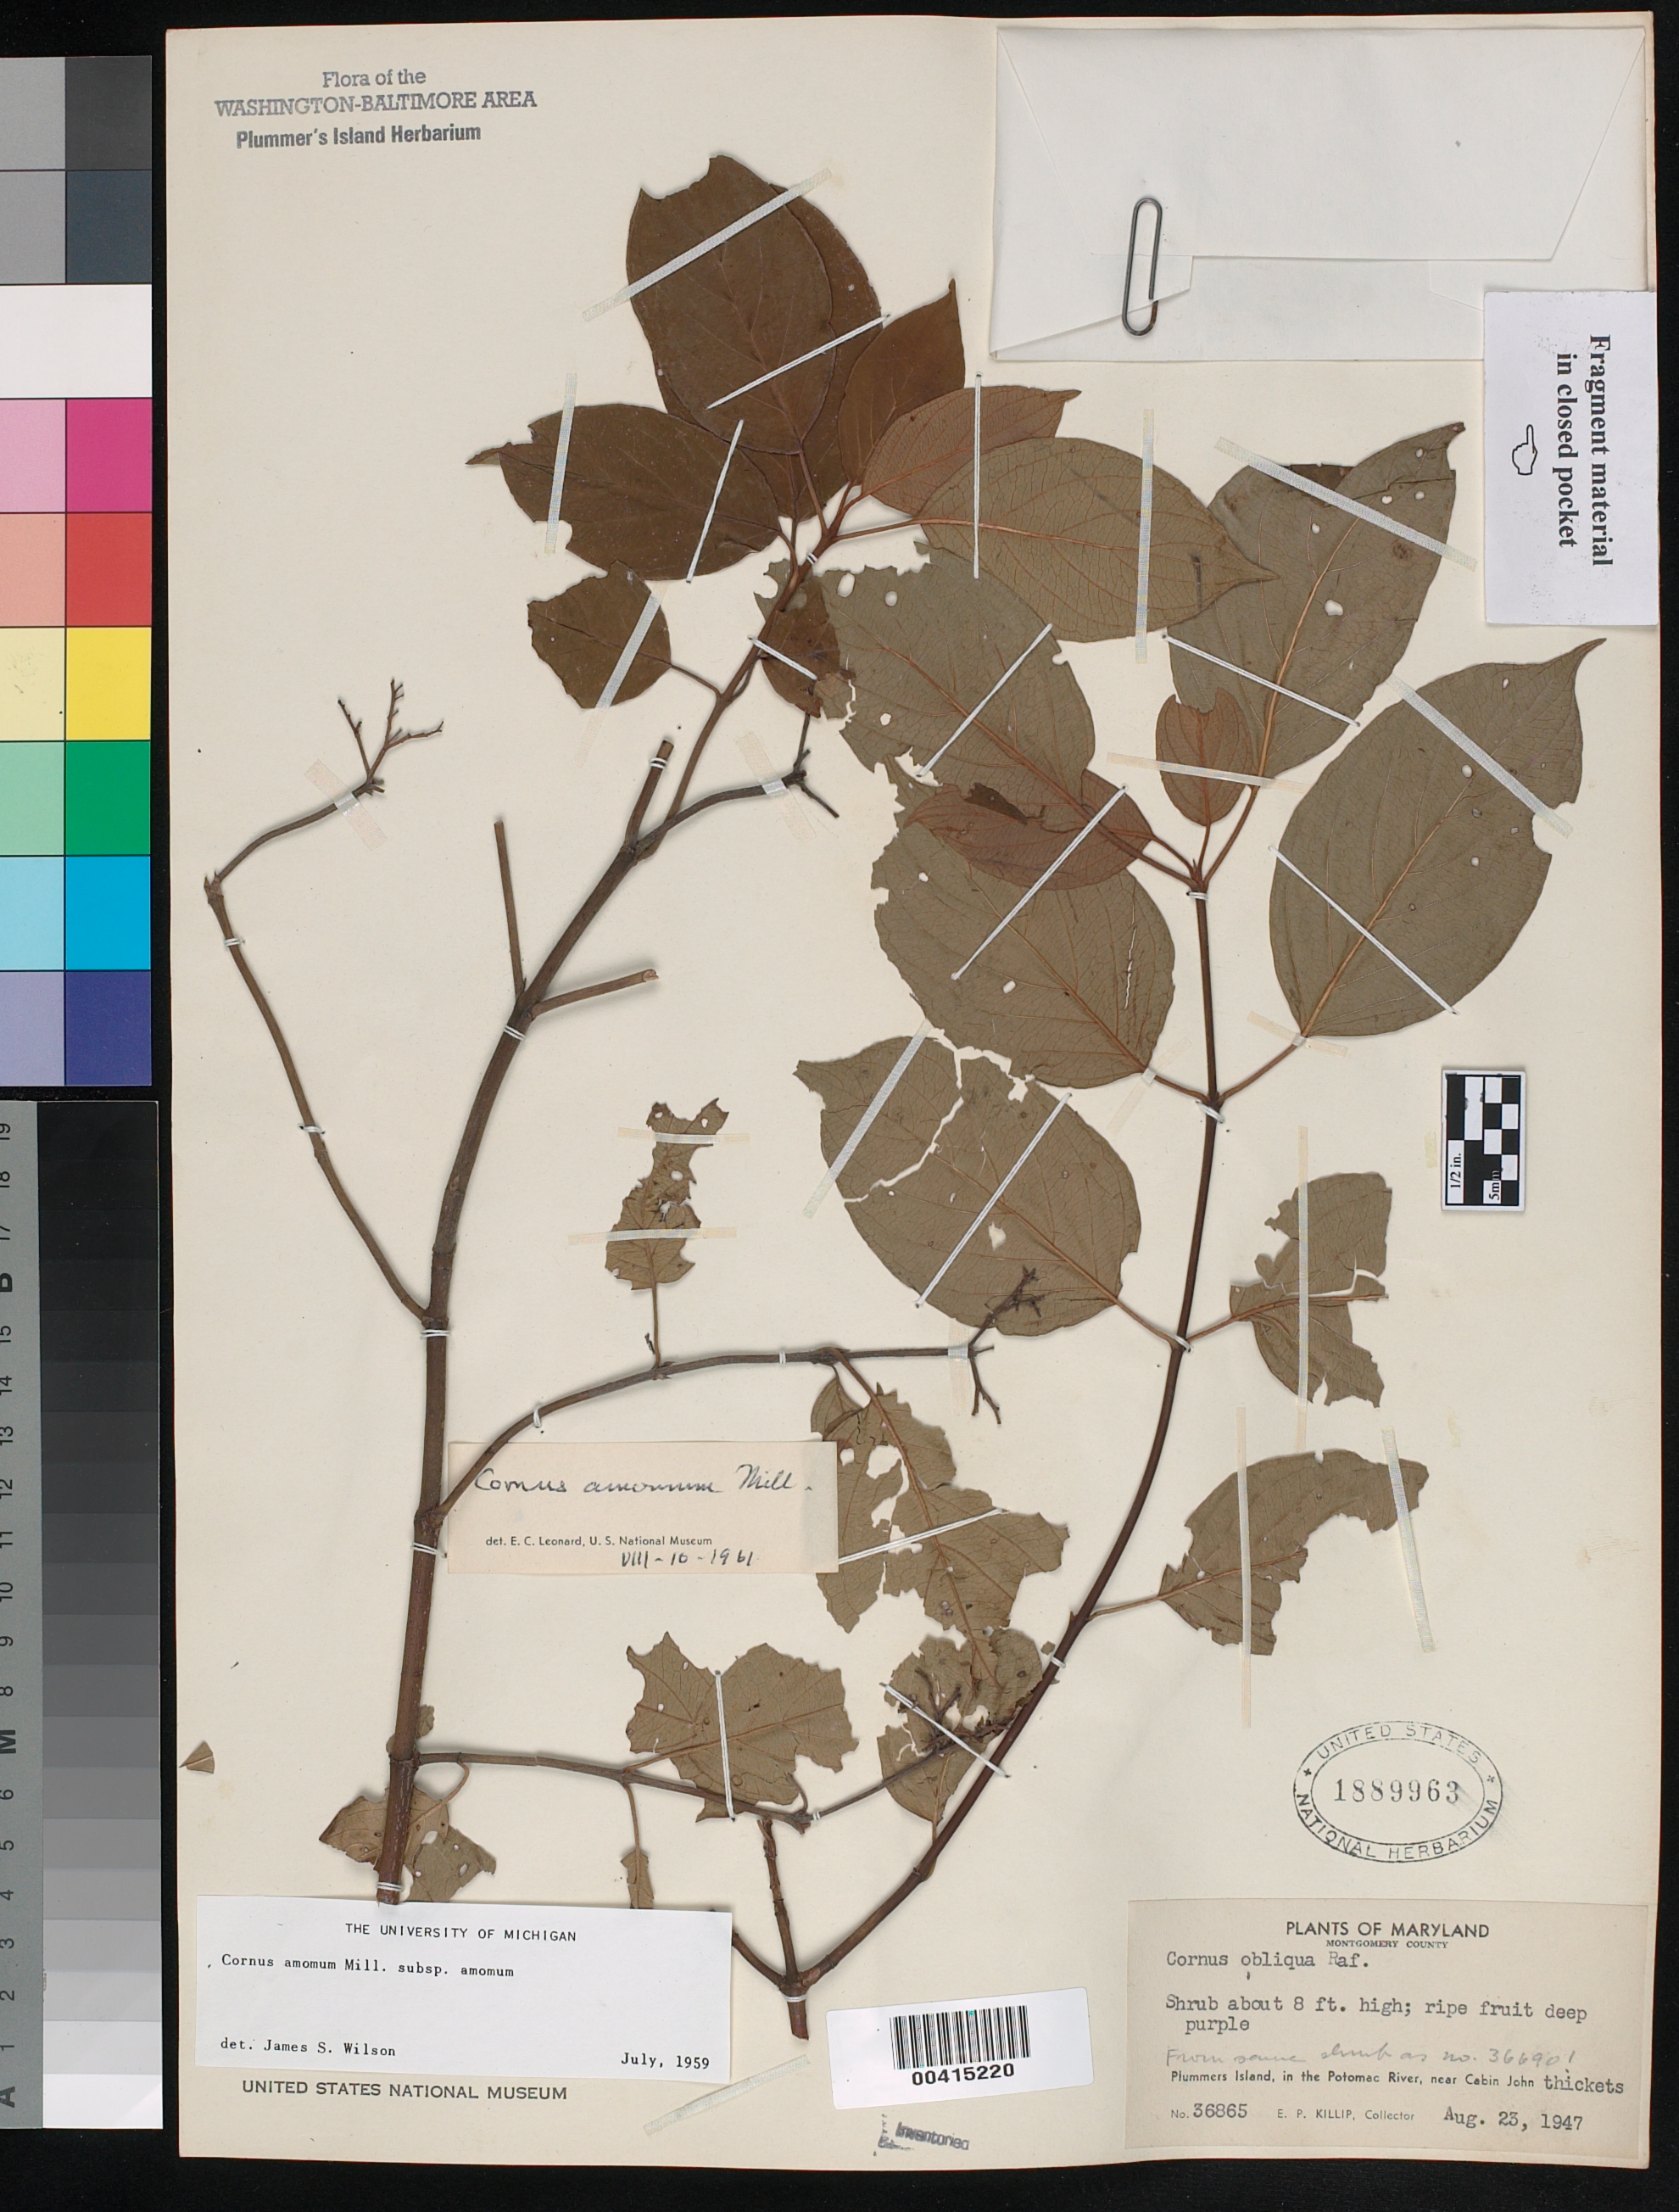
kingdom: Plantae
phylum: Tracheophyta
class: Magnoliopsida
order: Cornales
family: Cornaceae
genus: Cornus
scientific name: Cornus amomum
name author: Mill.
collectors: E. P. Killip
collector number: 36865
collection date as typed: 23 Aug 1947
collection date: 1947-08-23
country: United States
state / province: Maryland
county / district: Montgomery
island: Plummers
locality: Plummer's Island, near Cabin John C. & O. Canal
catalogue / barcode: US 1889963